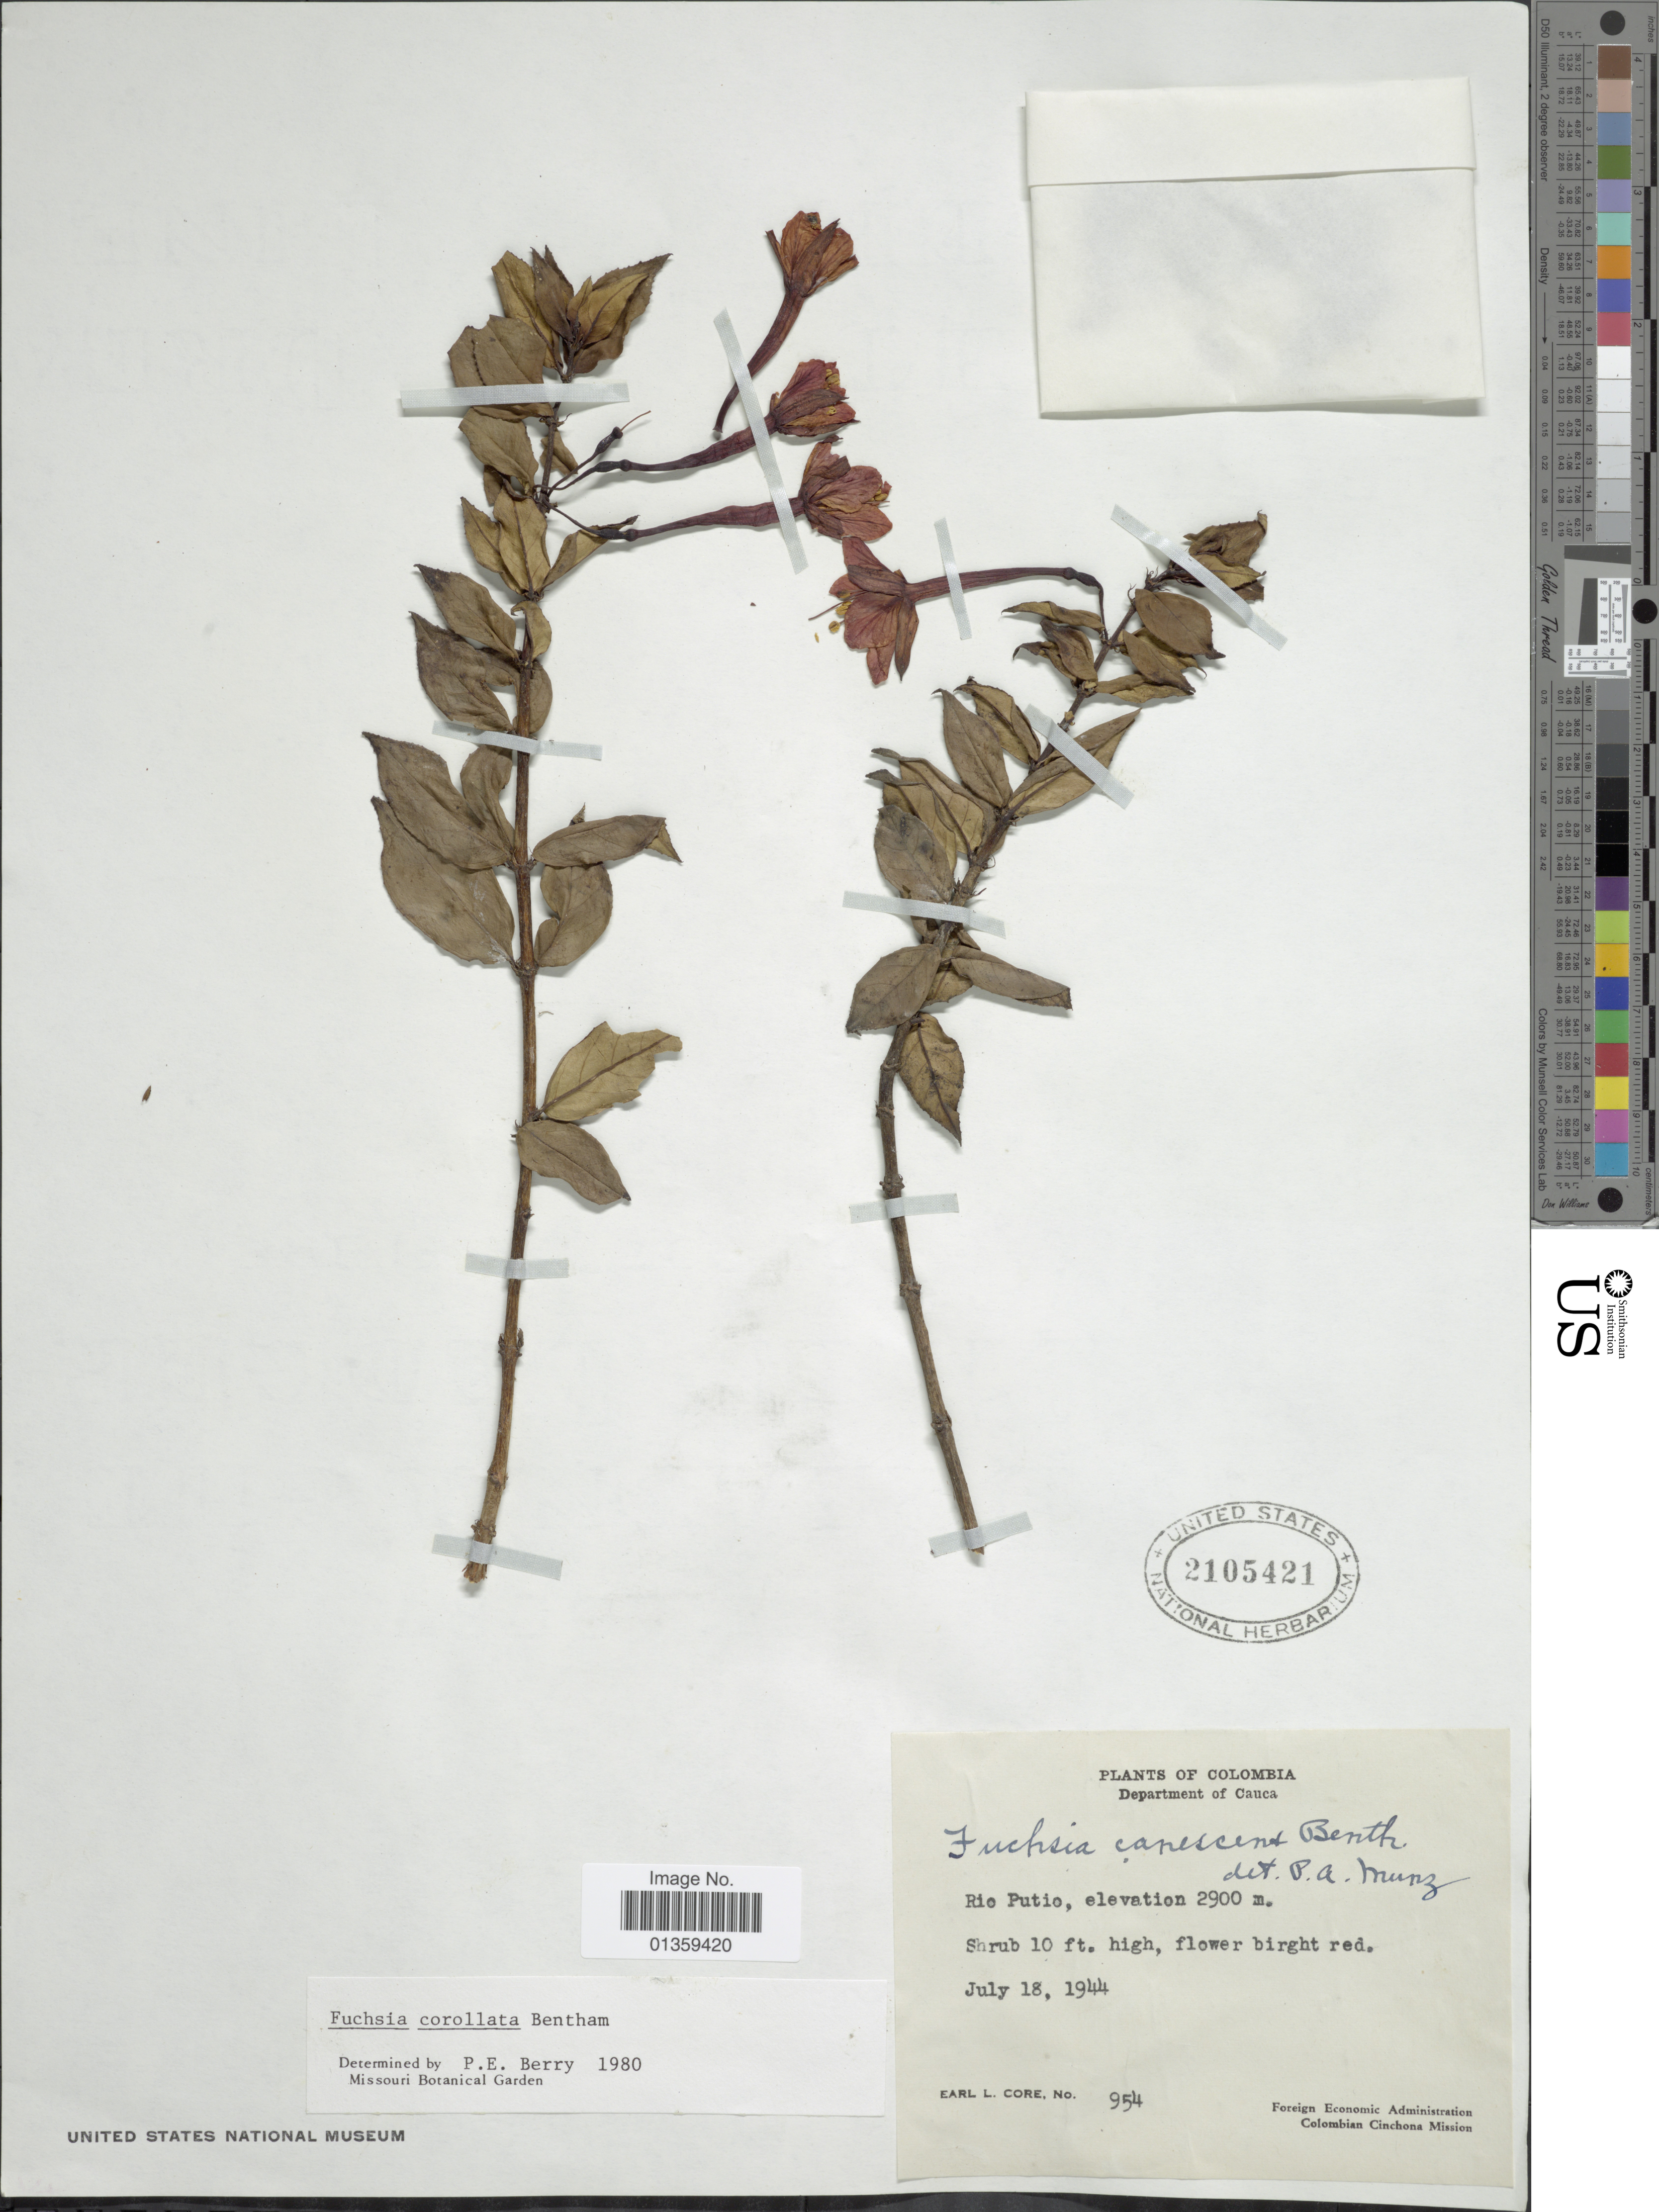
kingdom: Plantae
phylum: Tracheophyta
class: Magnoliopsida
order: Myrtales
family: Onagraceae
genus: Fuchsia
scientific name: Fuchsia corollata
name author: Benth.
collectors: E. L. Core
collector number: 954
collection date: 1944-07-18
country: Colombia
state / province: Cauca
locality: Rio Putio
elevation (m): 2900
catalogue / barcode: US 2105421